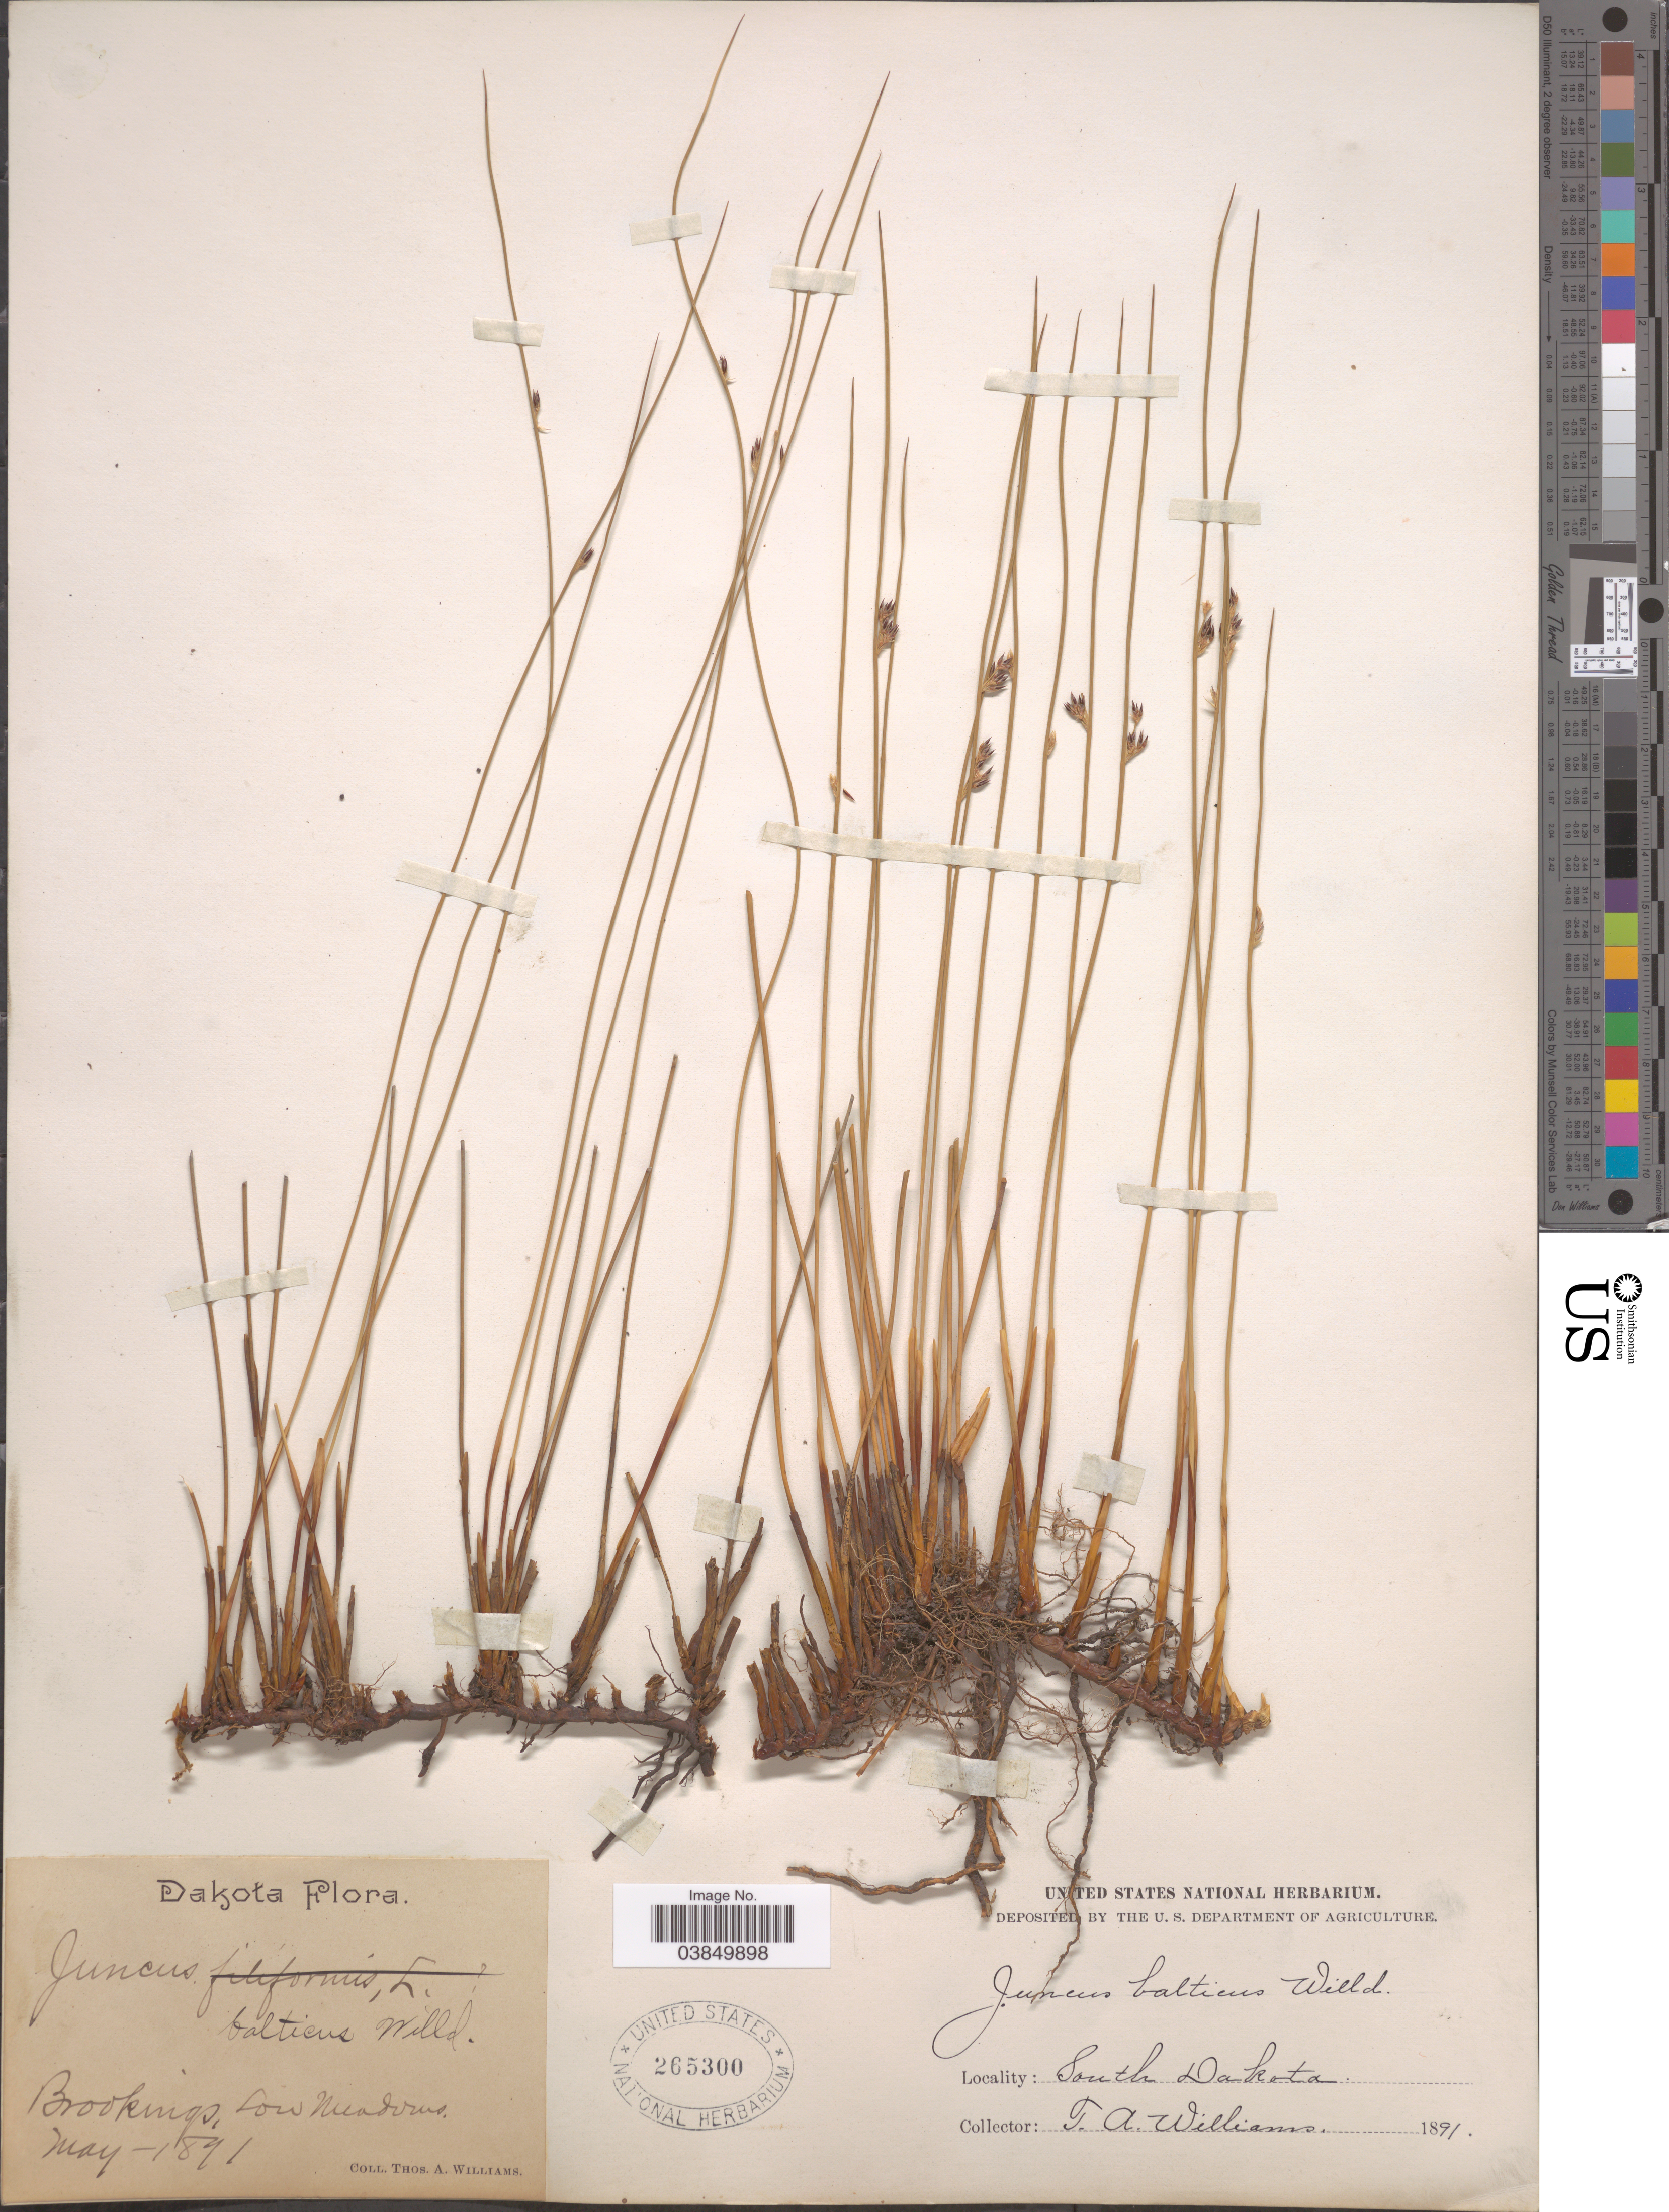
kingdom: Plantae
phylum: Tracheophyta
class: Liliopsida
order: Poales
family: Juncaceae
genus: Juncus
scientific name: Juncus balticus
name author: Willd.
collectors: T. A. Williams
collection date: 1891-05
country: United States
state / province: South Dakota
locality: Brookings, Low meadows.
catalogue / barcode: US 265300